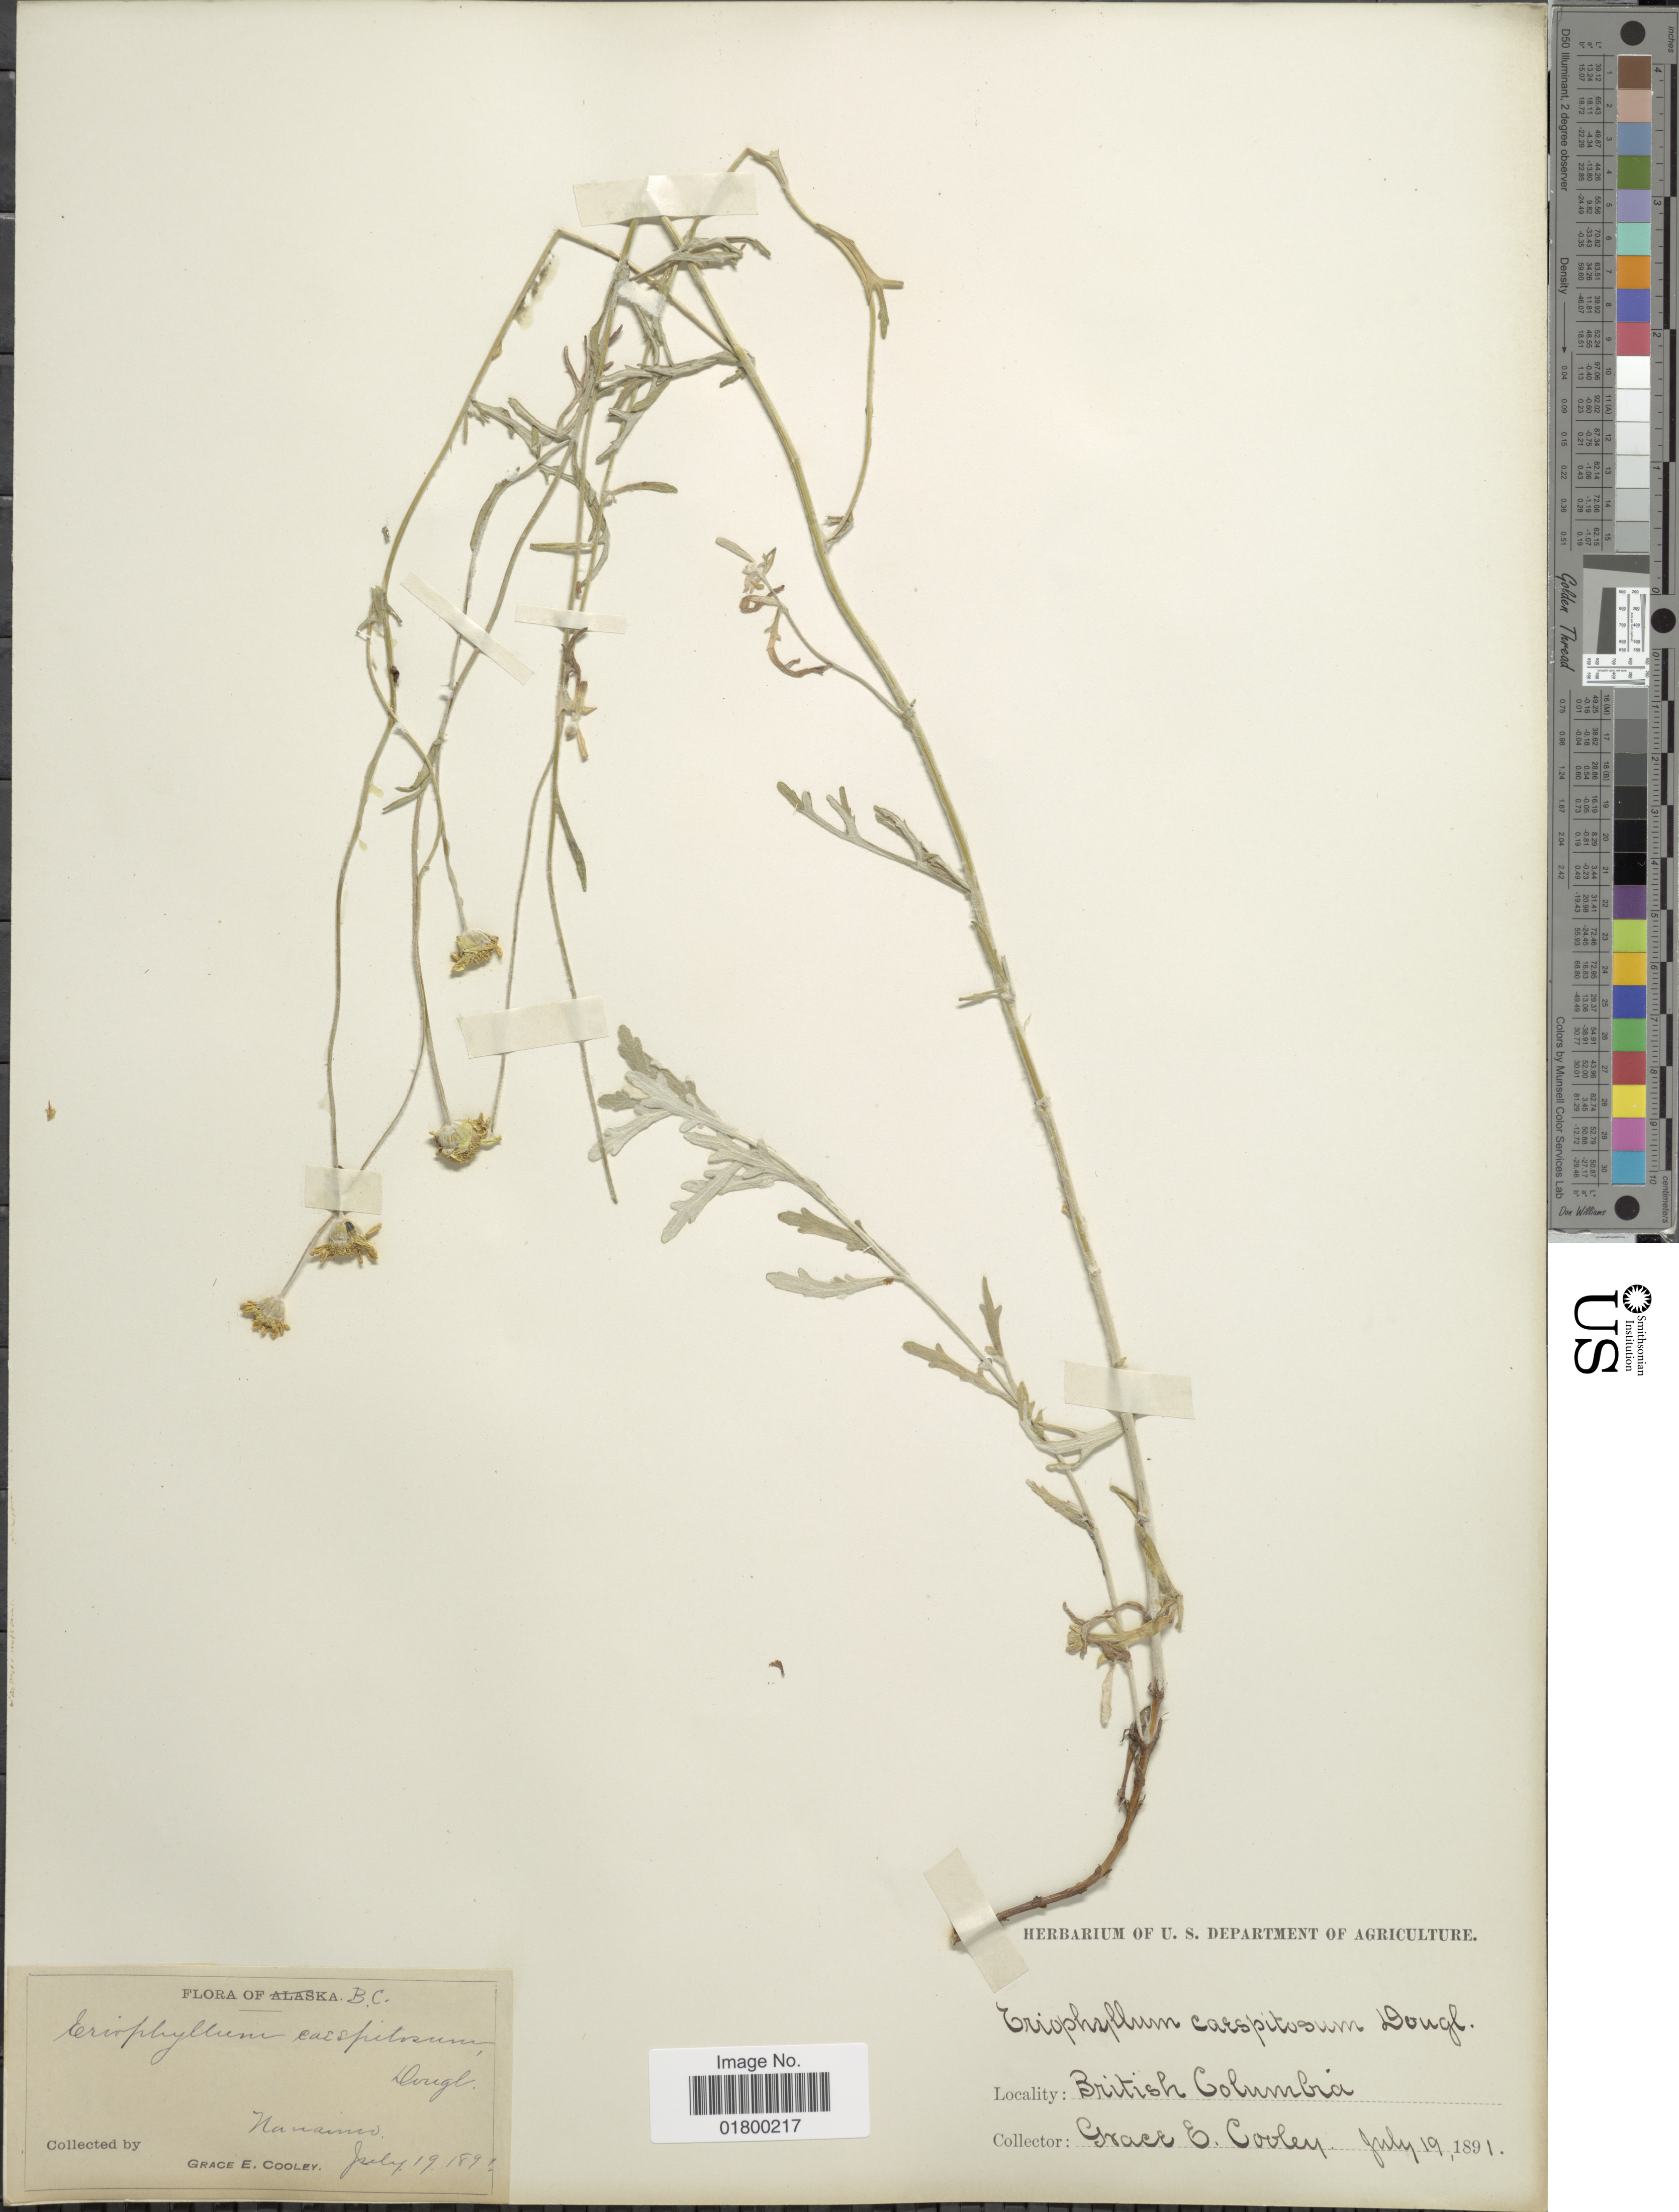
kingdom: Plantae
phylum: Tracheophyta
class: Magnoliopsida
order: Asterales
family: Asteraceae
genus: Eriophyllum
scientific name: Eriophyllum lanatum var. achillioides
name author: (DC.) Jeps.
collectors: G. E. Cooley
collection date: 1891-07-19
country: Canada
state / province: British Columbia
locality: Nanaimo